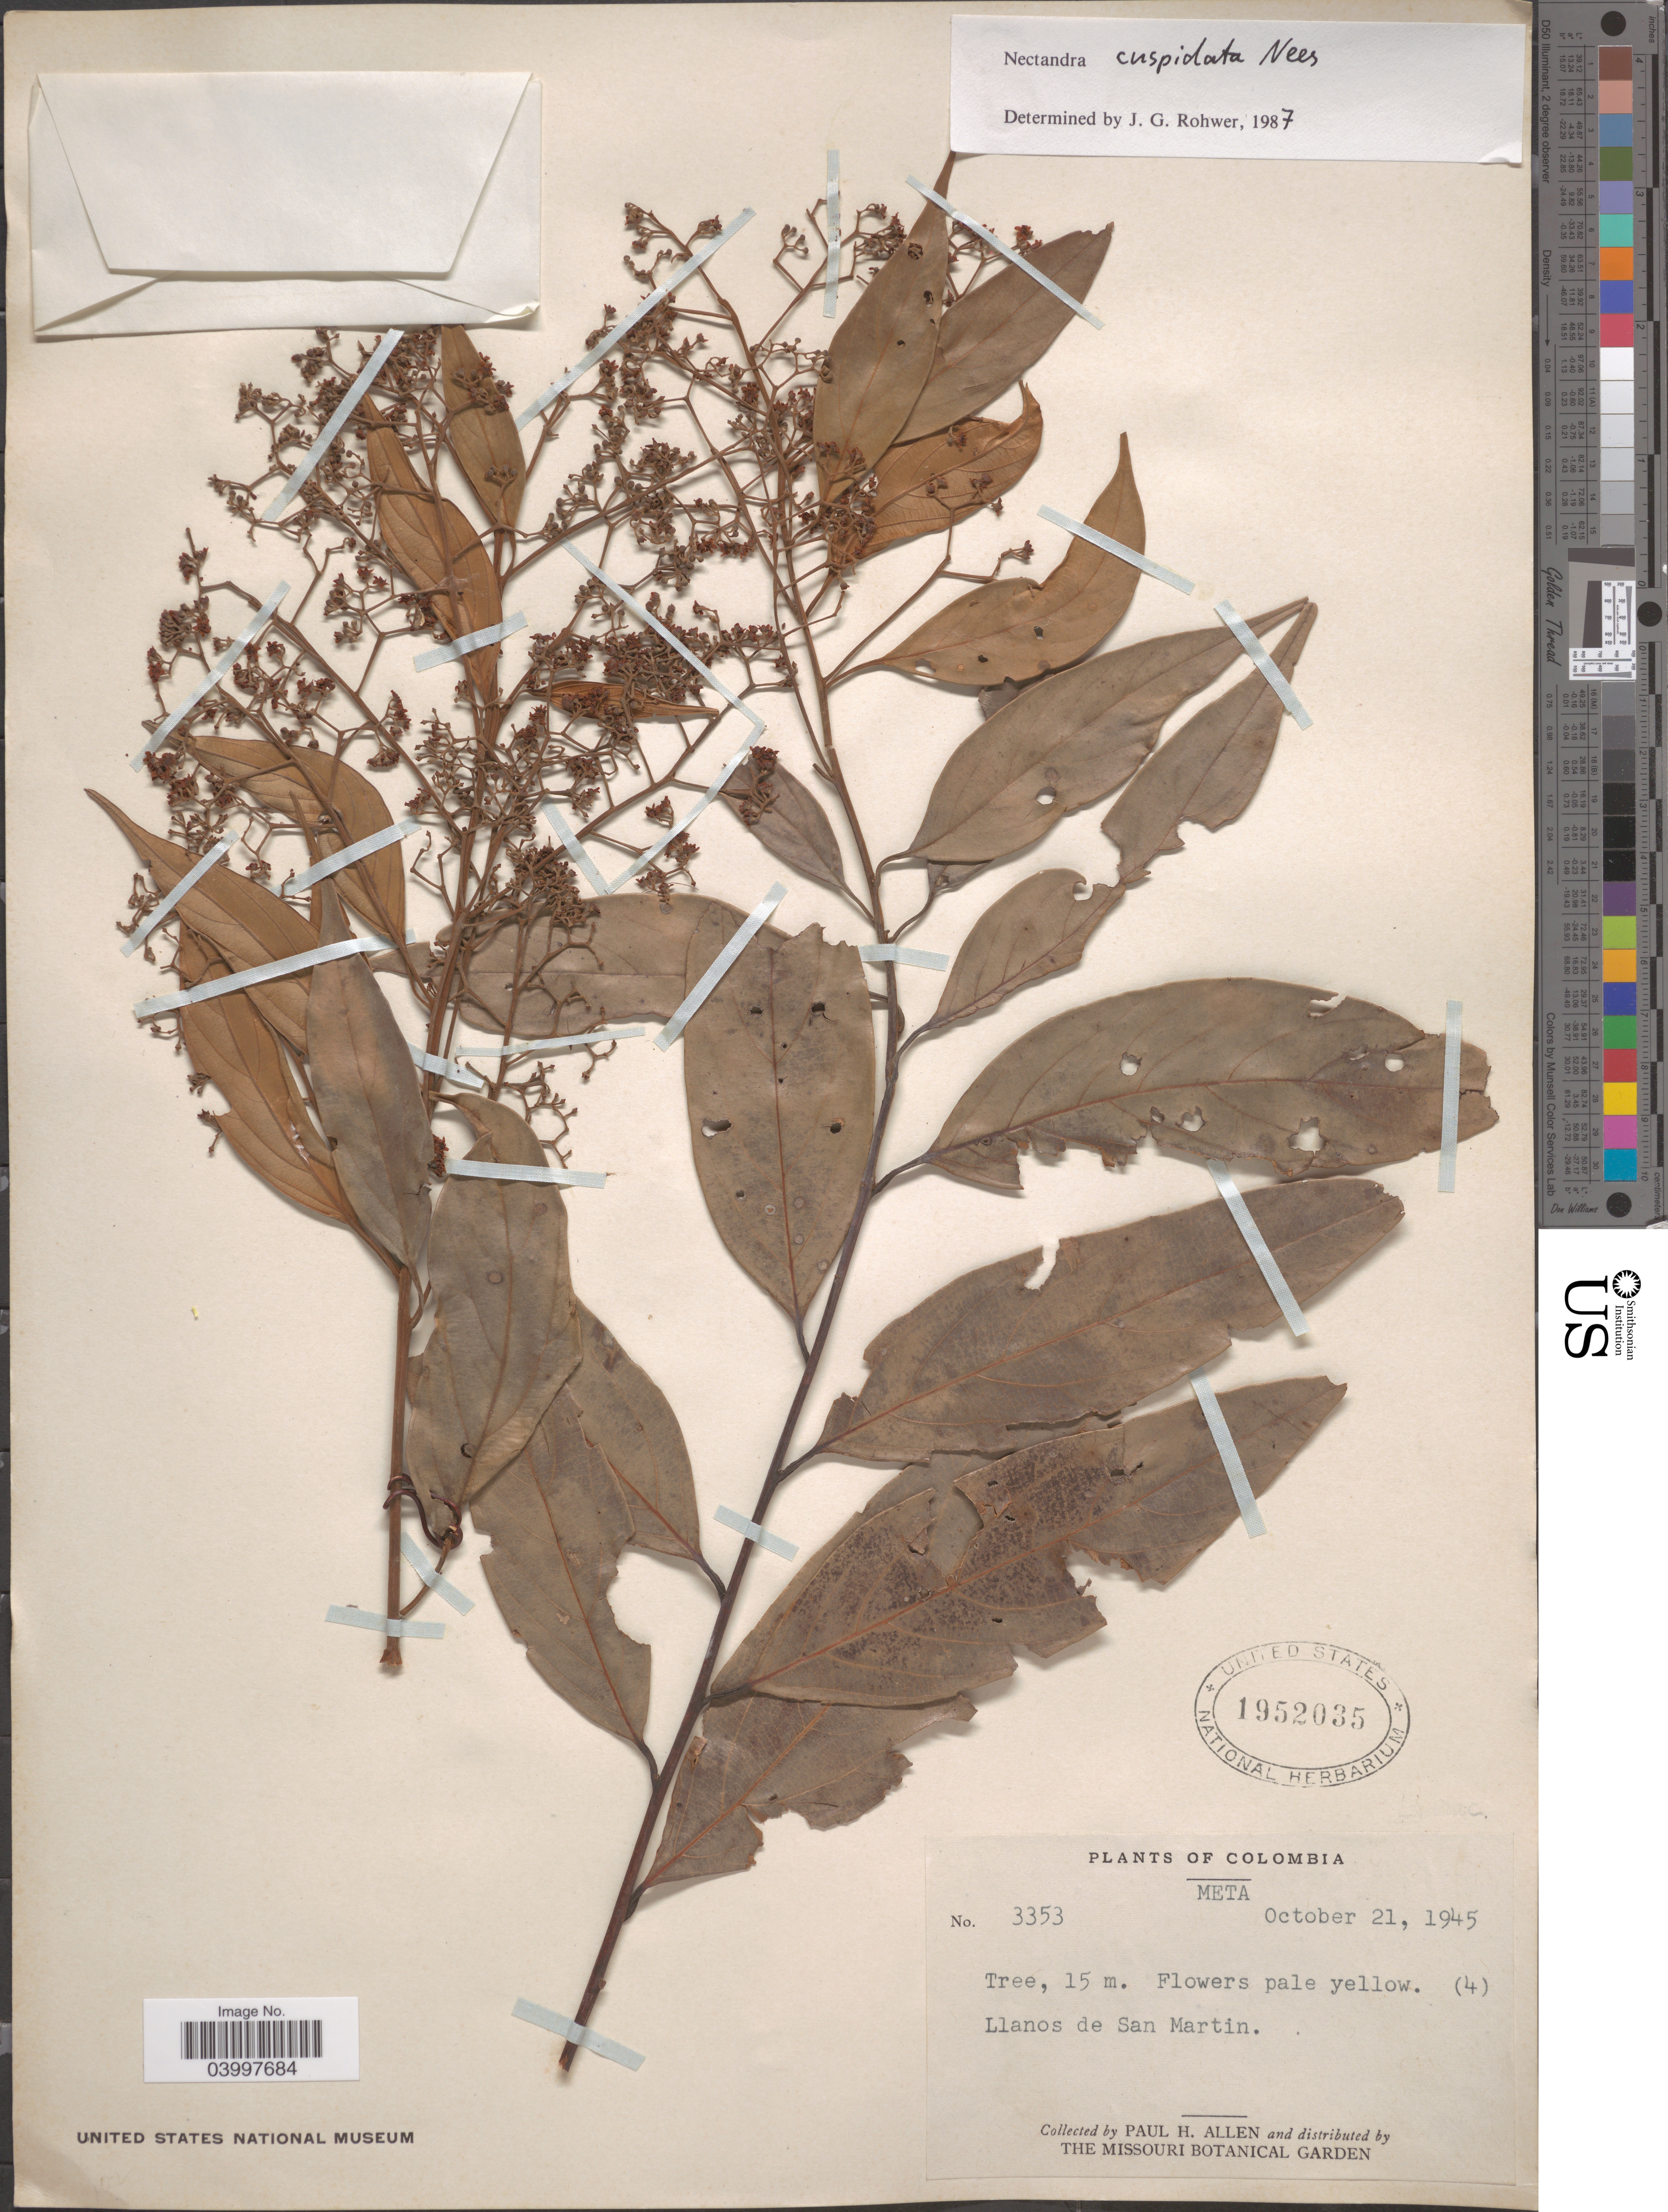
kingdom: Plantae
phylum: Tracheophyta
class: Magnoliopsida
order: Laurales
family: Lauraceae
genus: Nectandra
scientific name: Nectandra cuspidata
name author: Nees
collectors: P. H. Allen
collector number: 3353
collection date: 1945-10-21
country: Colombia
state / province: Meta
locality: Llanos de San Martin.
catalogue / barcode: US 1952035